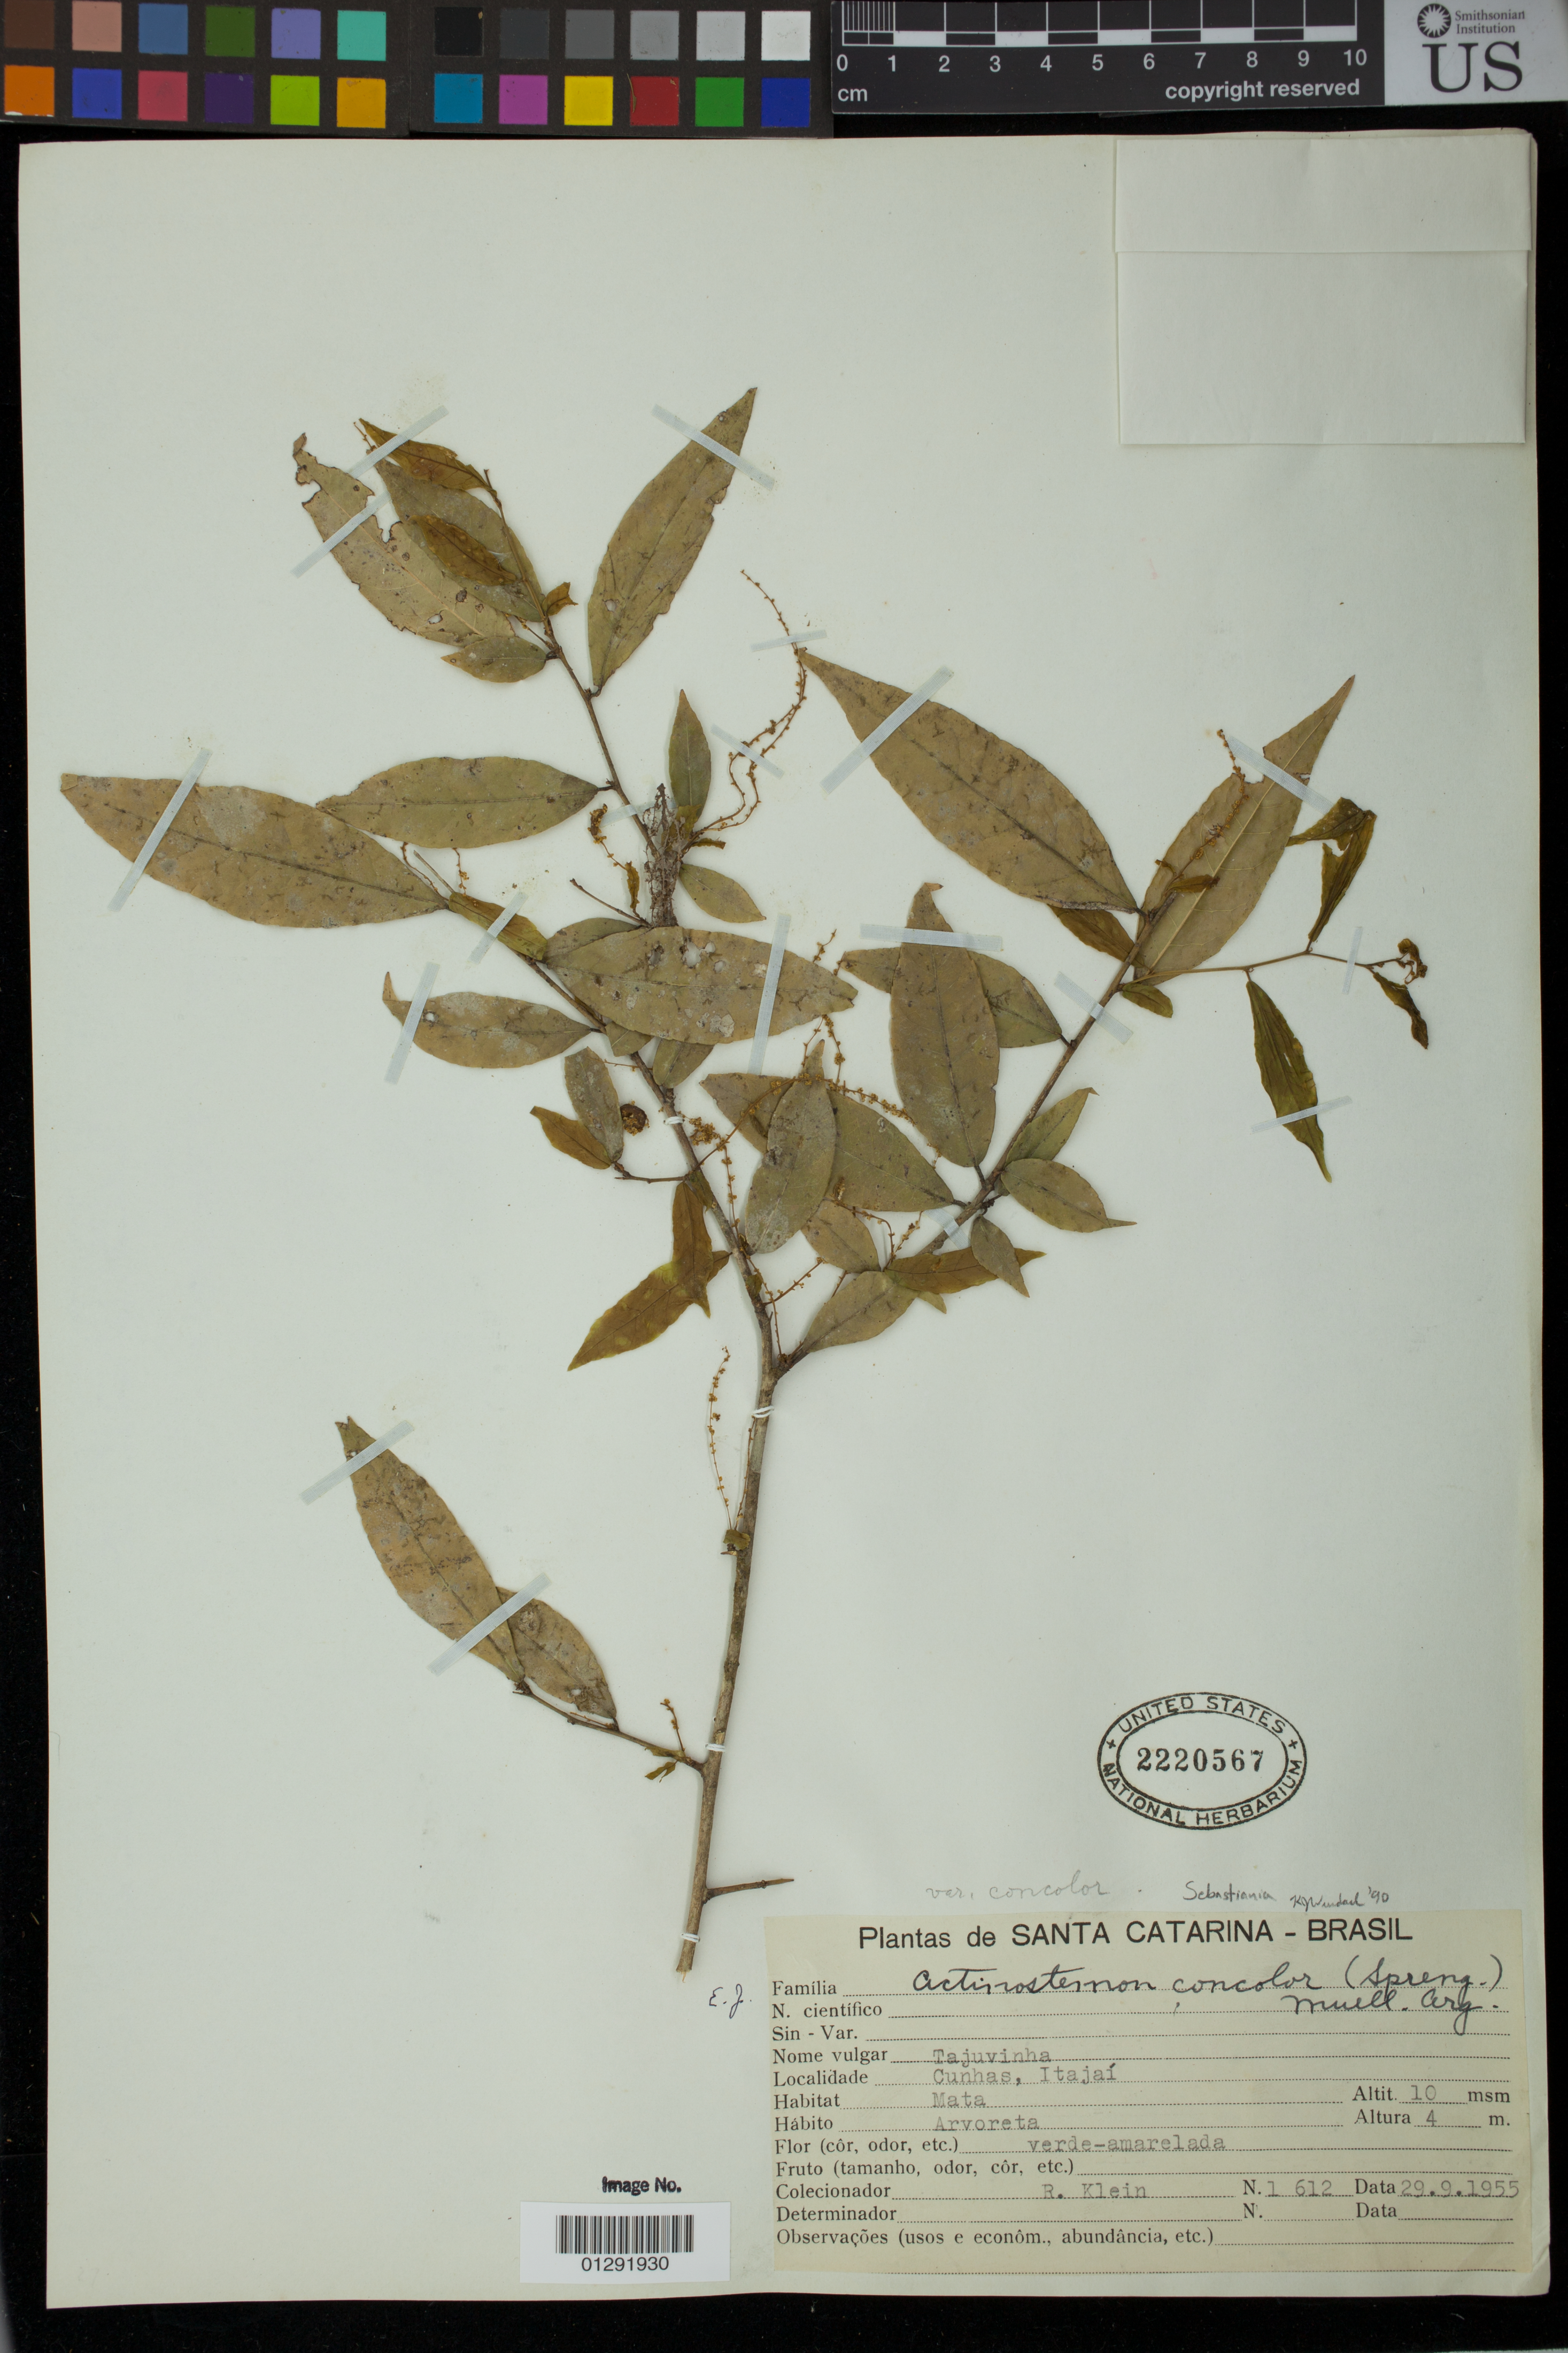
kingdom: Plantae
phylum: Tracheophyta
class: Magnoliopsida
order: Malpighiales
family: Euphorbiaceae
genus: Sebastiania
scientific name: Sebastiania sp.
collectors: R. M. Klein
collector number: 1612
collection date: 1955-09-29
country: Brazil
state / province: Santa Catarina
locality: Cunhas, Itajai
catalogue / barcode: US 2220567